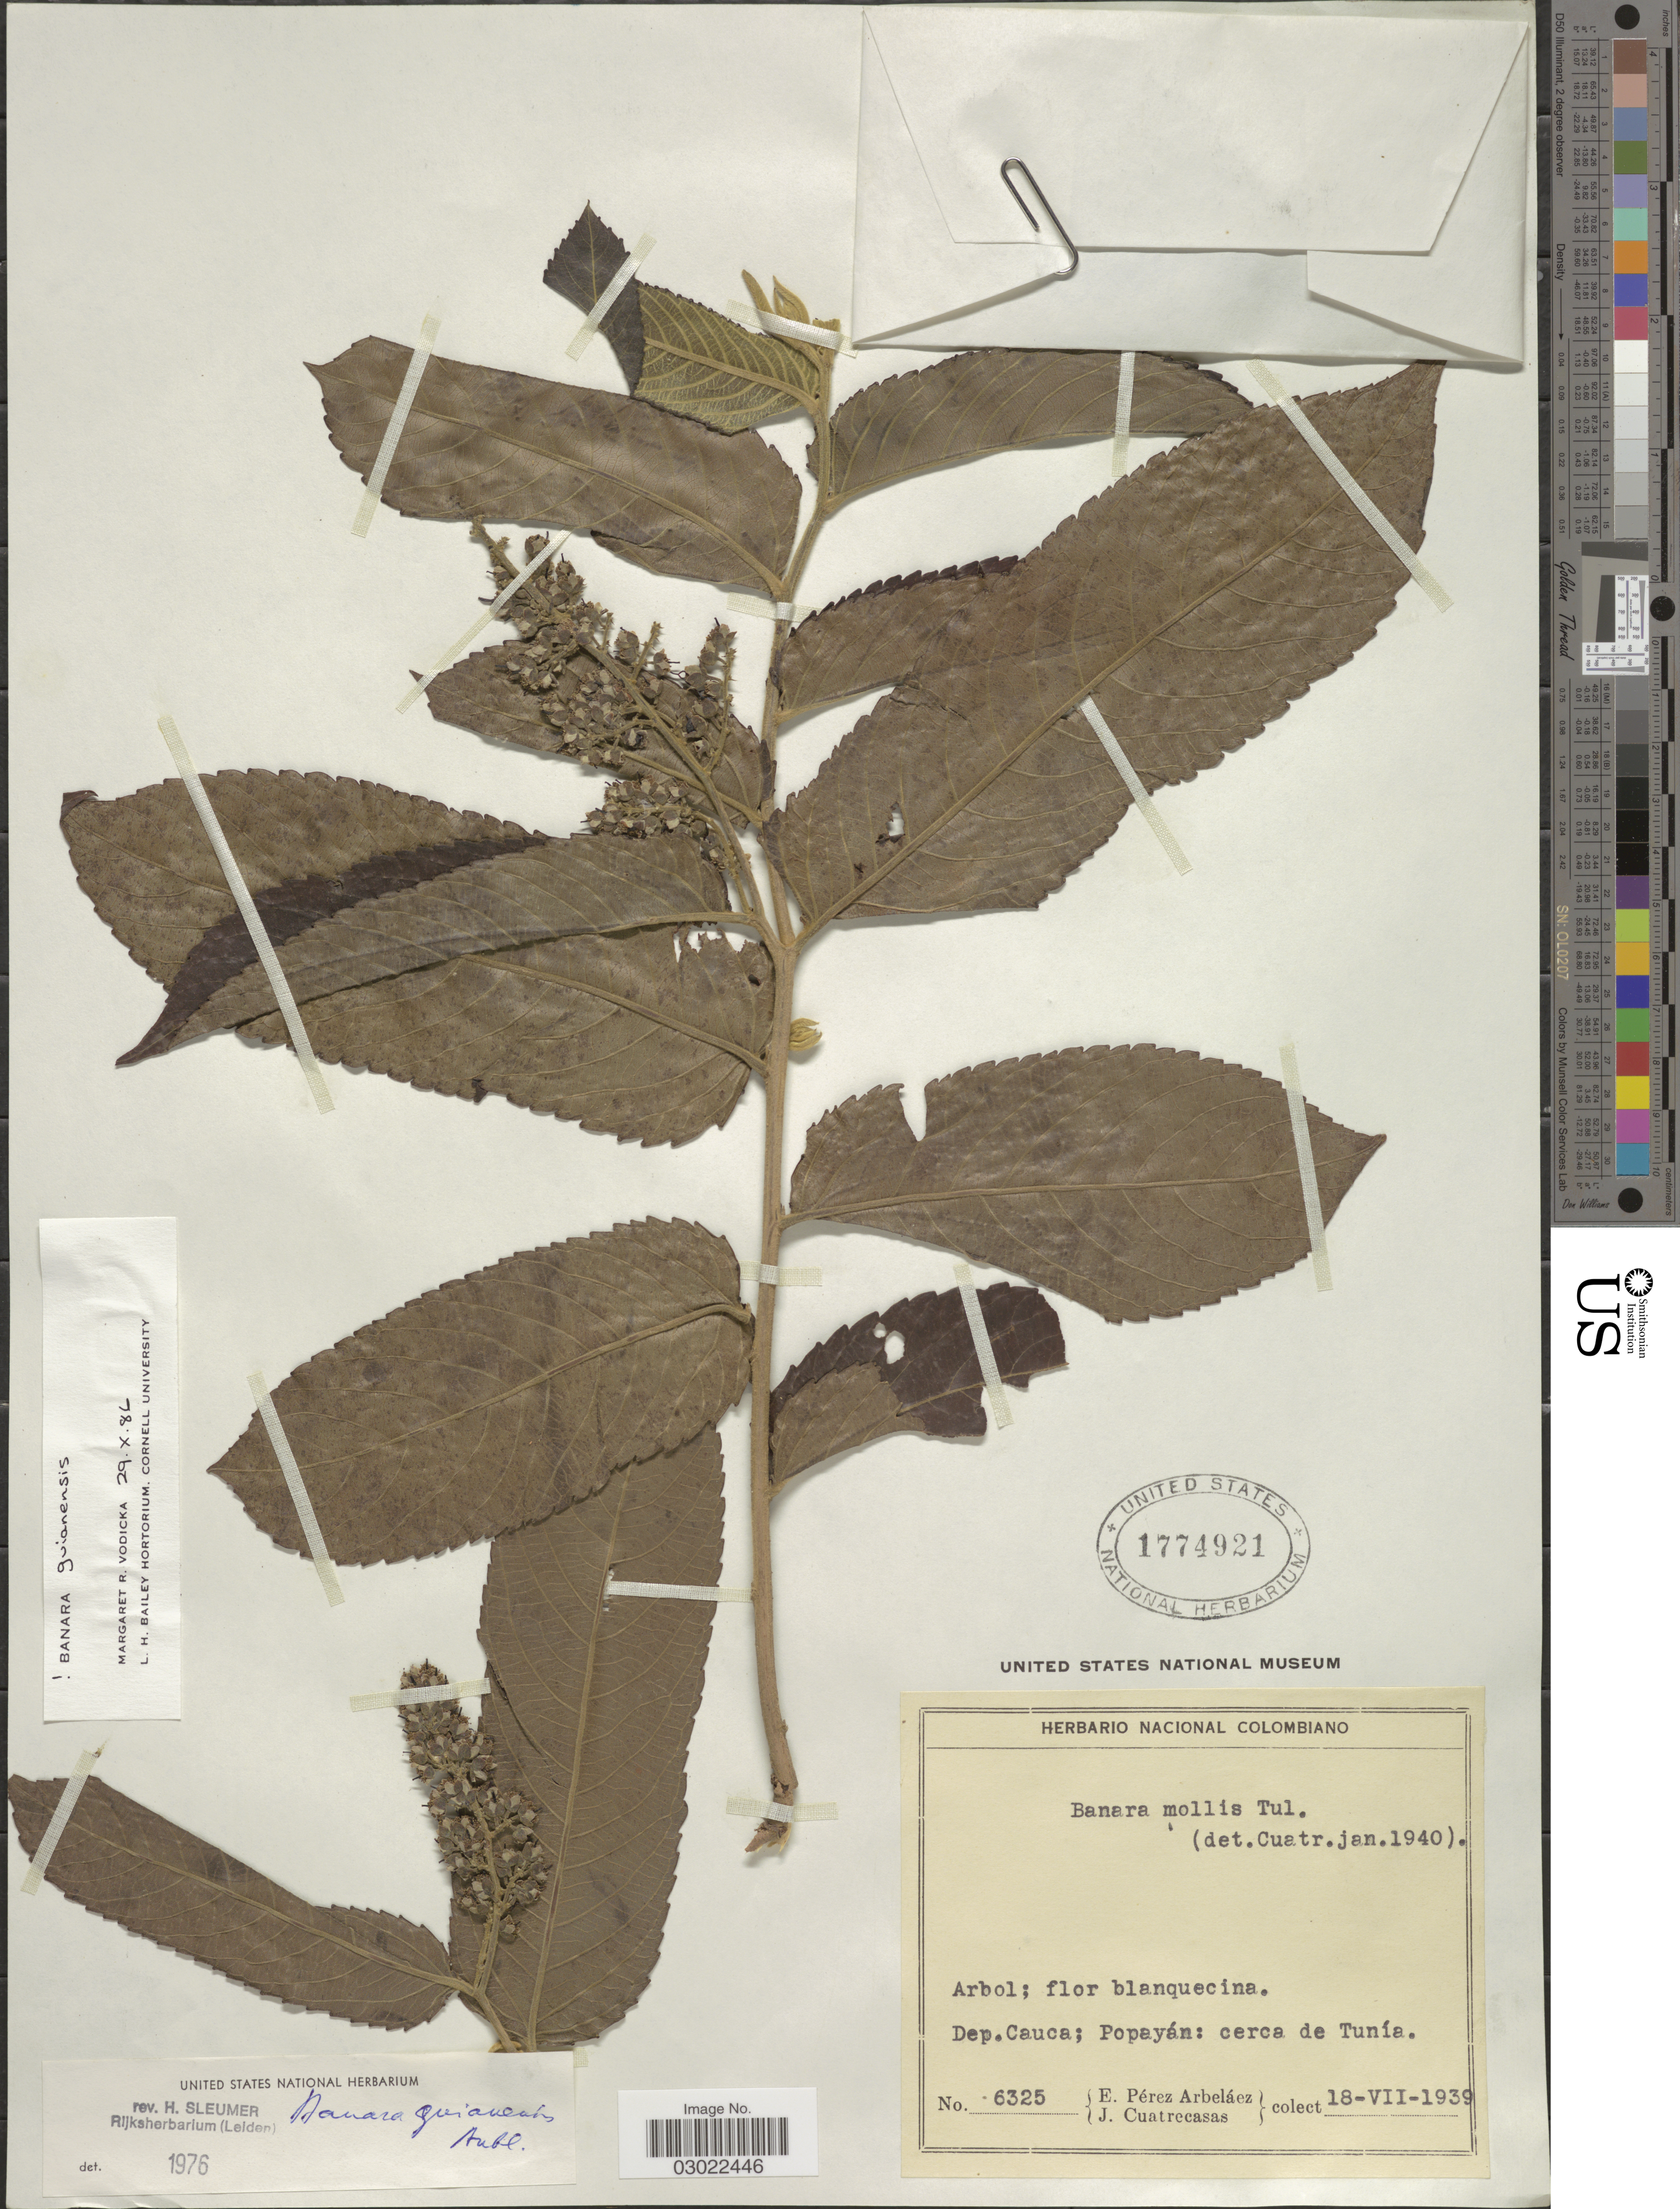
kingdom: Plantae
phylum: Tracheophyta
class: Magnoliopsida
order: Malpighiales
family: Salicaceae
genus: Banara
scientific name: Banara guianensis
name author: Aubl.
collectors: E. Pérez Arbeláez & J. Cuatrecasas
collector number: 6325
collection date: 1939-07-18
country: Colombia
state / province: Cauca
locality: Dep. Cauca; Popayán: cerca de Tunía.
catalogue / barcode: US 1774921